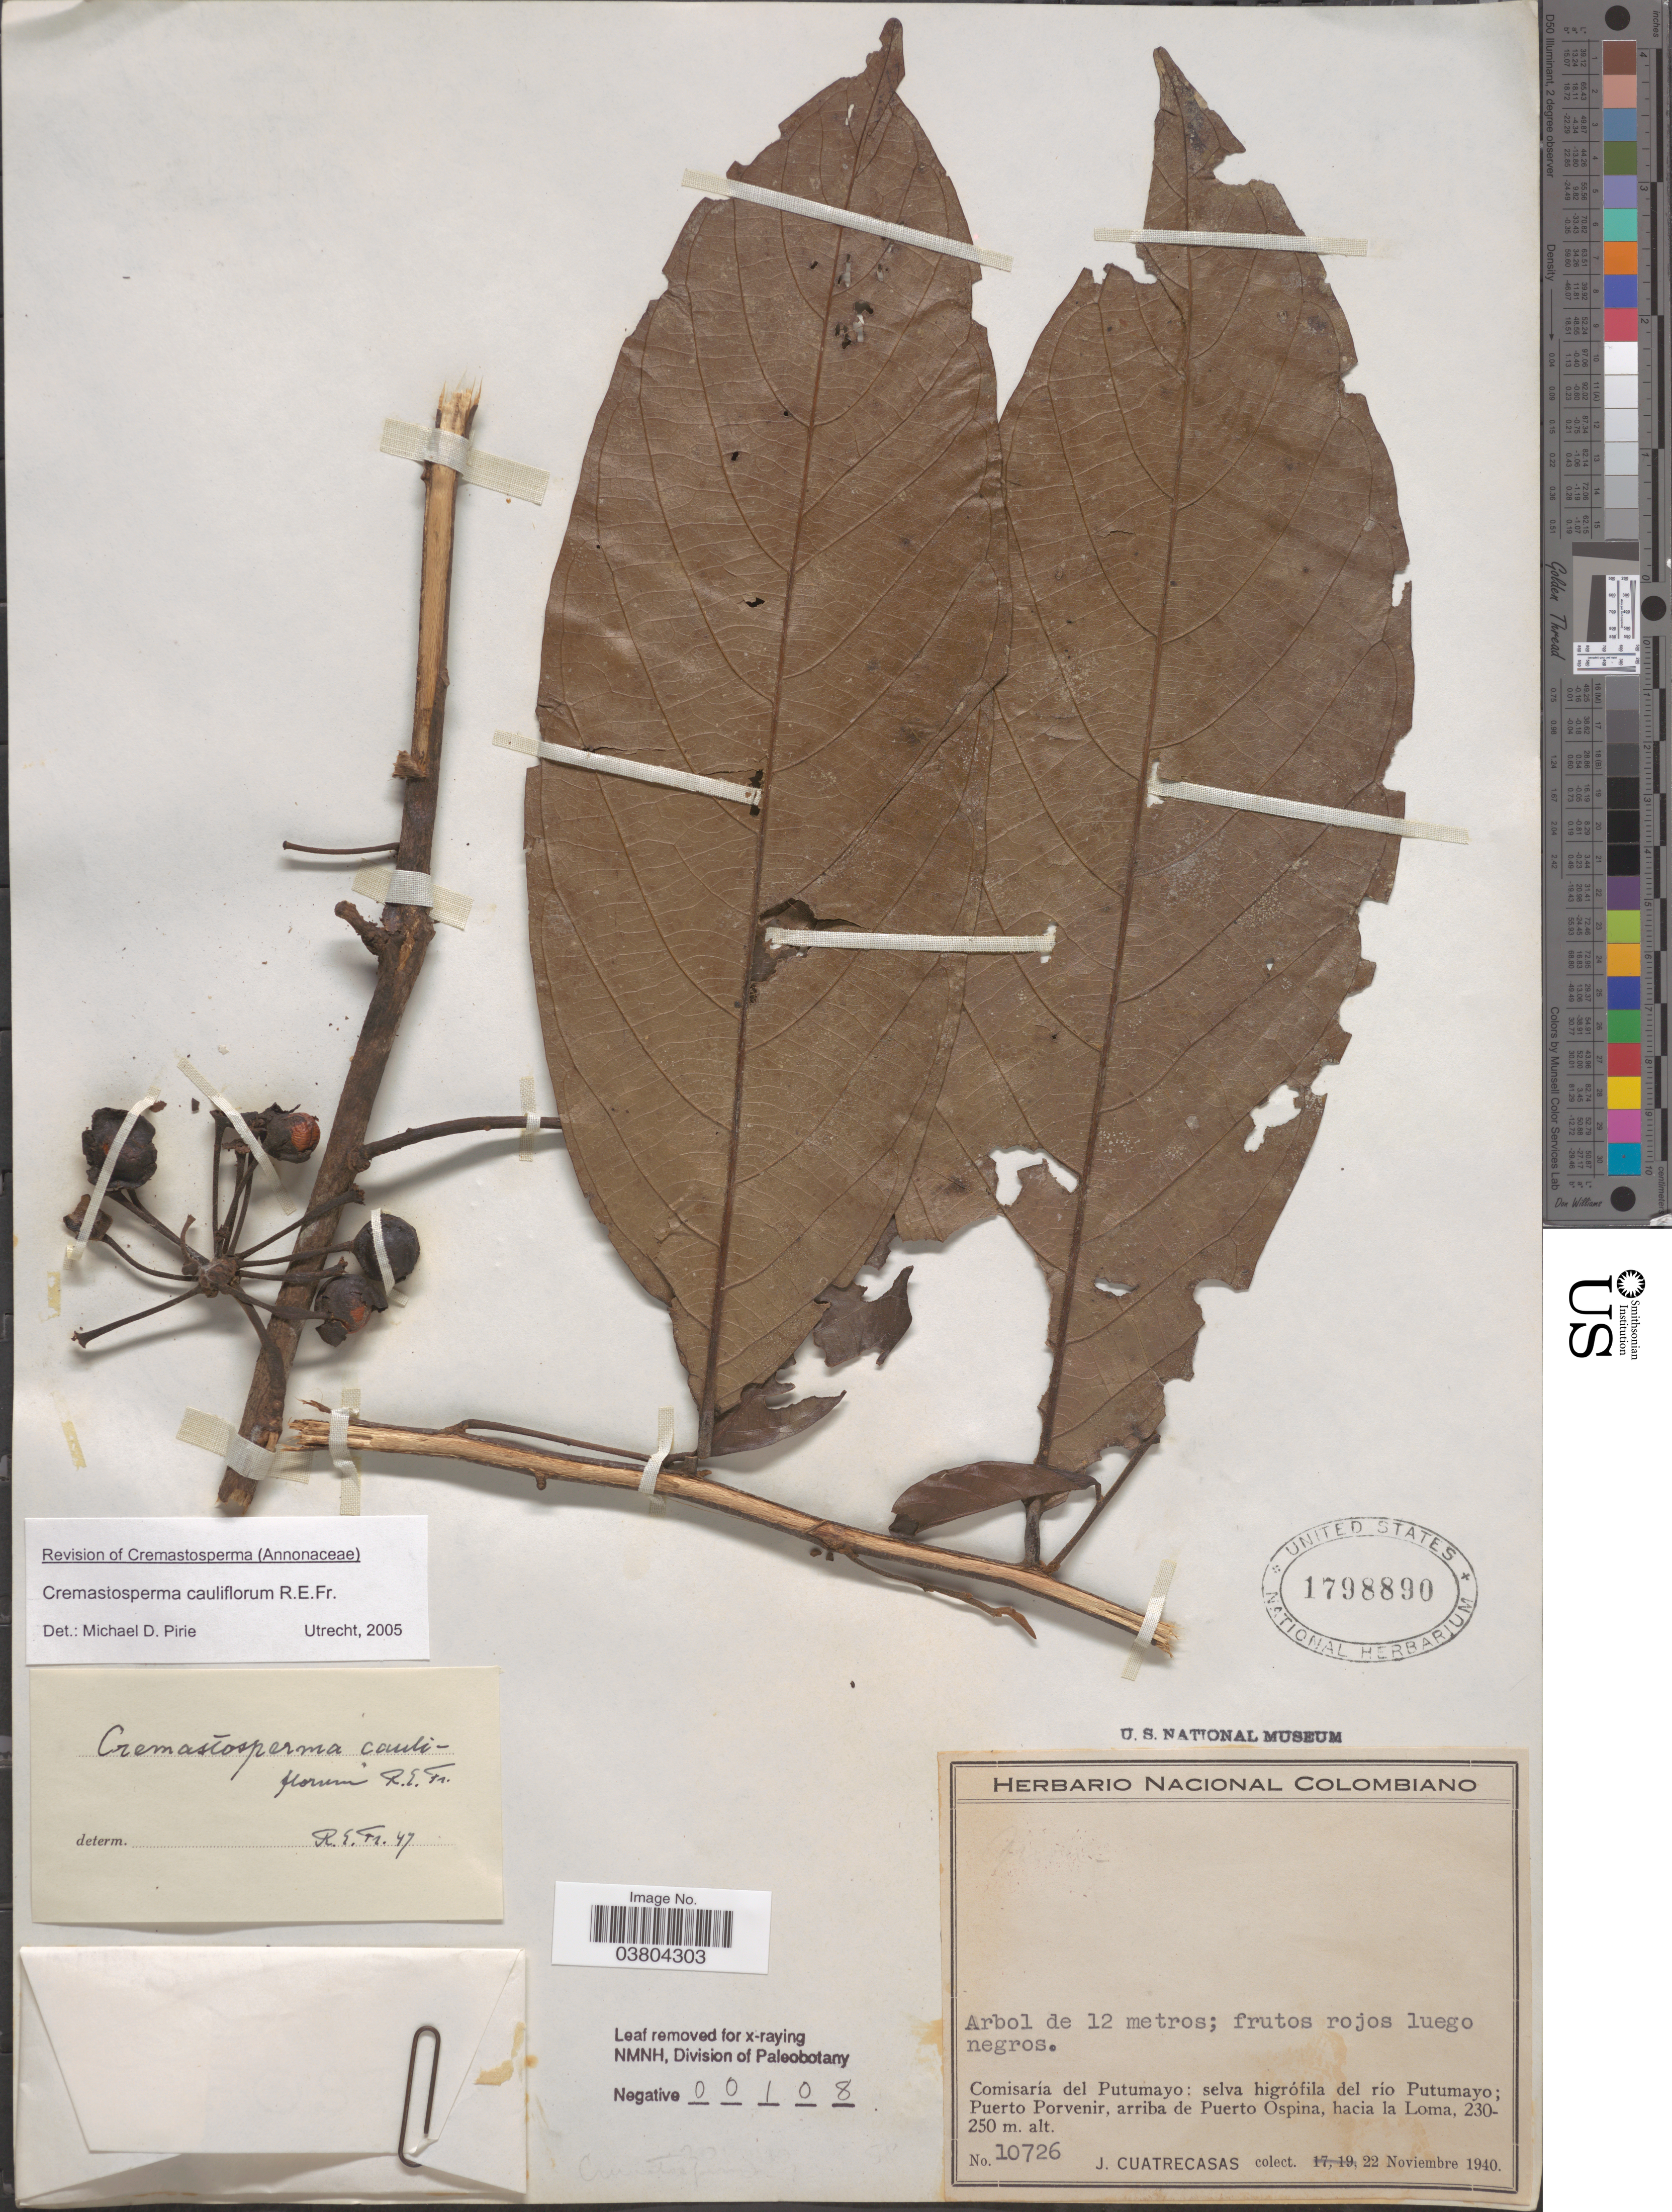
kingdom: Plantae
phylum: Tracheophyta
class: Magnoliopsida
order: Magnoliales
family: Annonaceae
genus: Cremastosperma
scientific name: Cremastosperma cauliflorum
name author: R.E. Fr.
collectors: J. Cuatrecasas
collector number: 10726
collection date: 1940-11-22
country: Colombia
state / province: Putumayo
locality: Comisaría del Putumayo: selva higrófila del río Putumayo; Puerto Porvenir, arriba de Puerto Ospina, hacia la Loma.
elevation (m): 230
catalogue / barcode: US 1798890